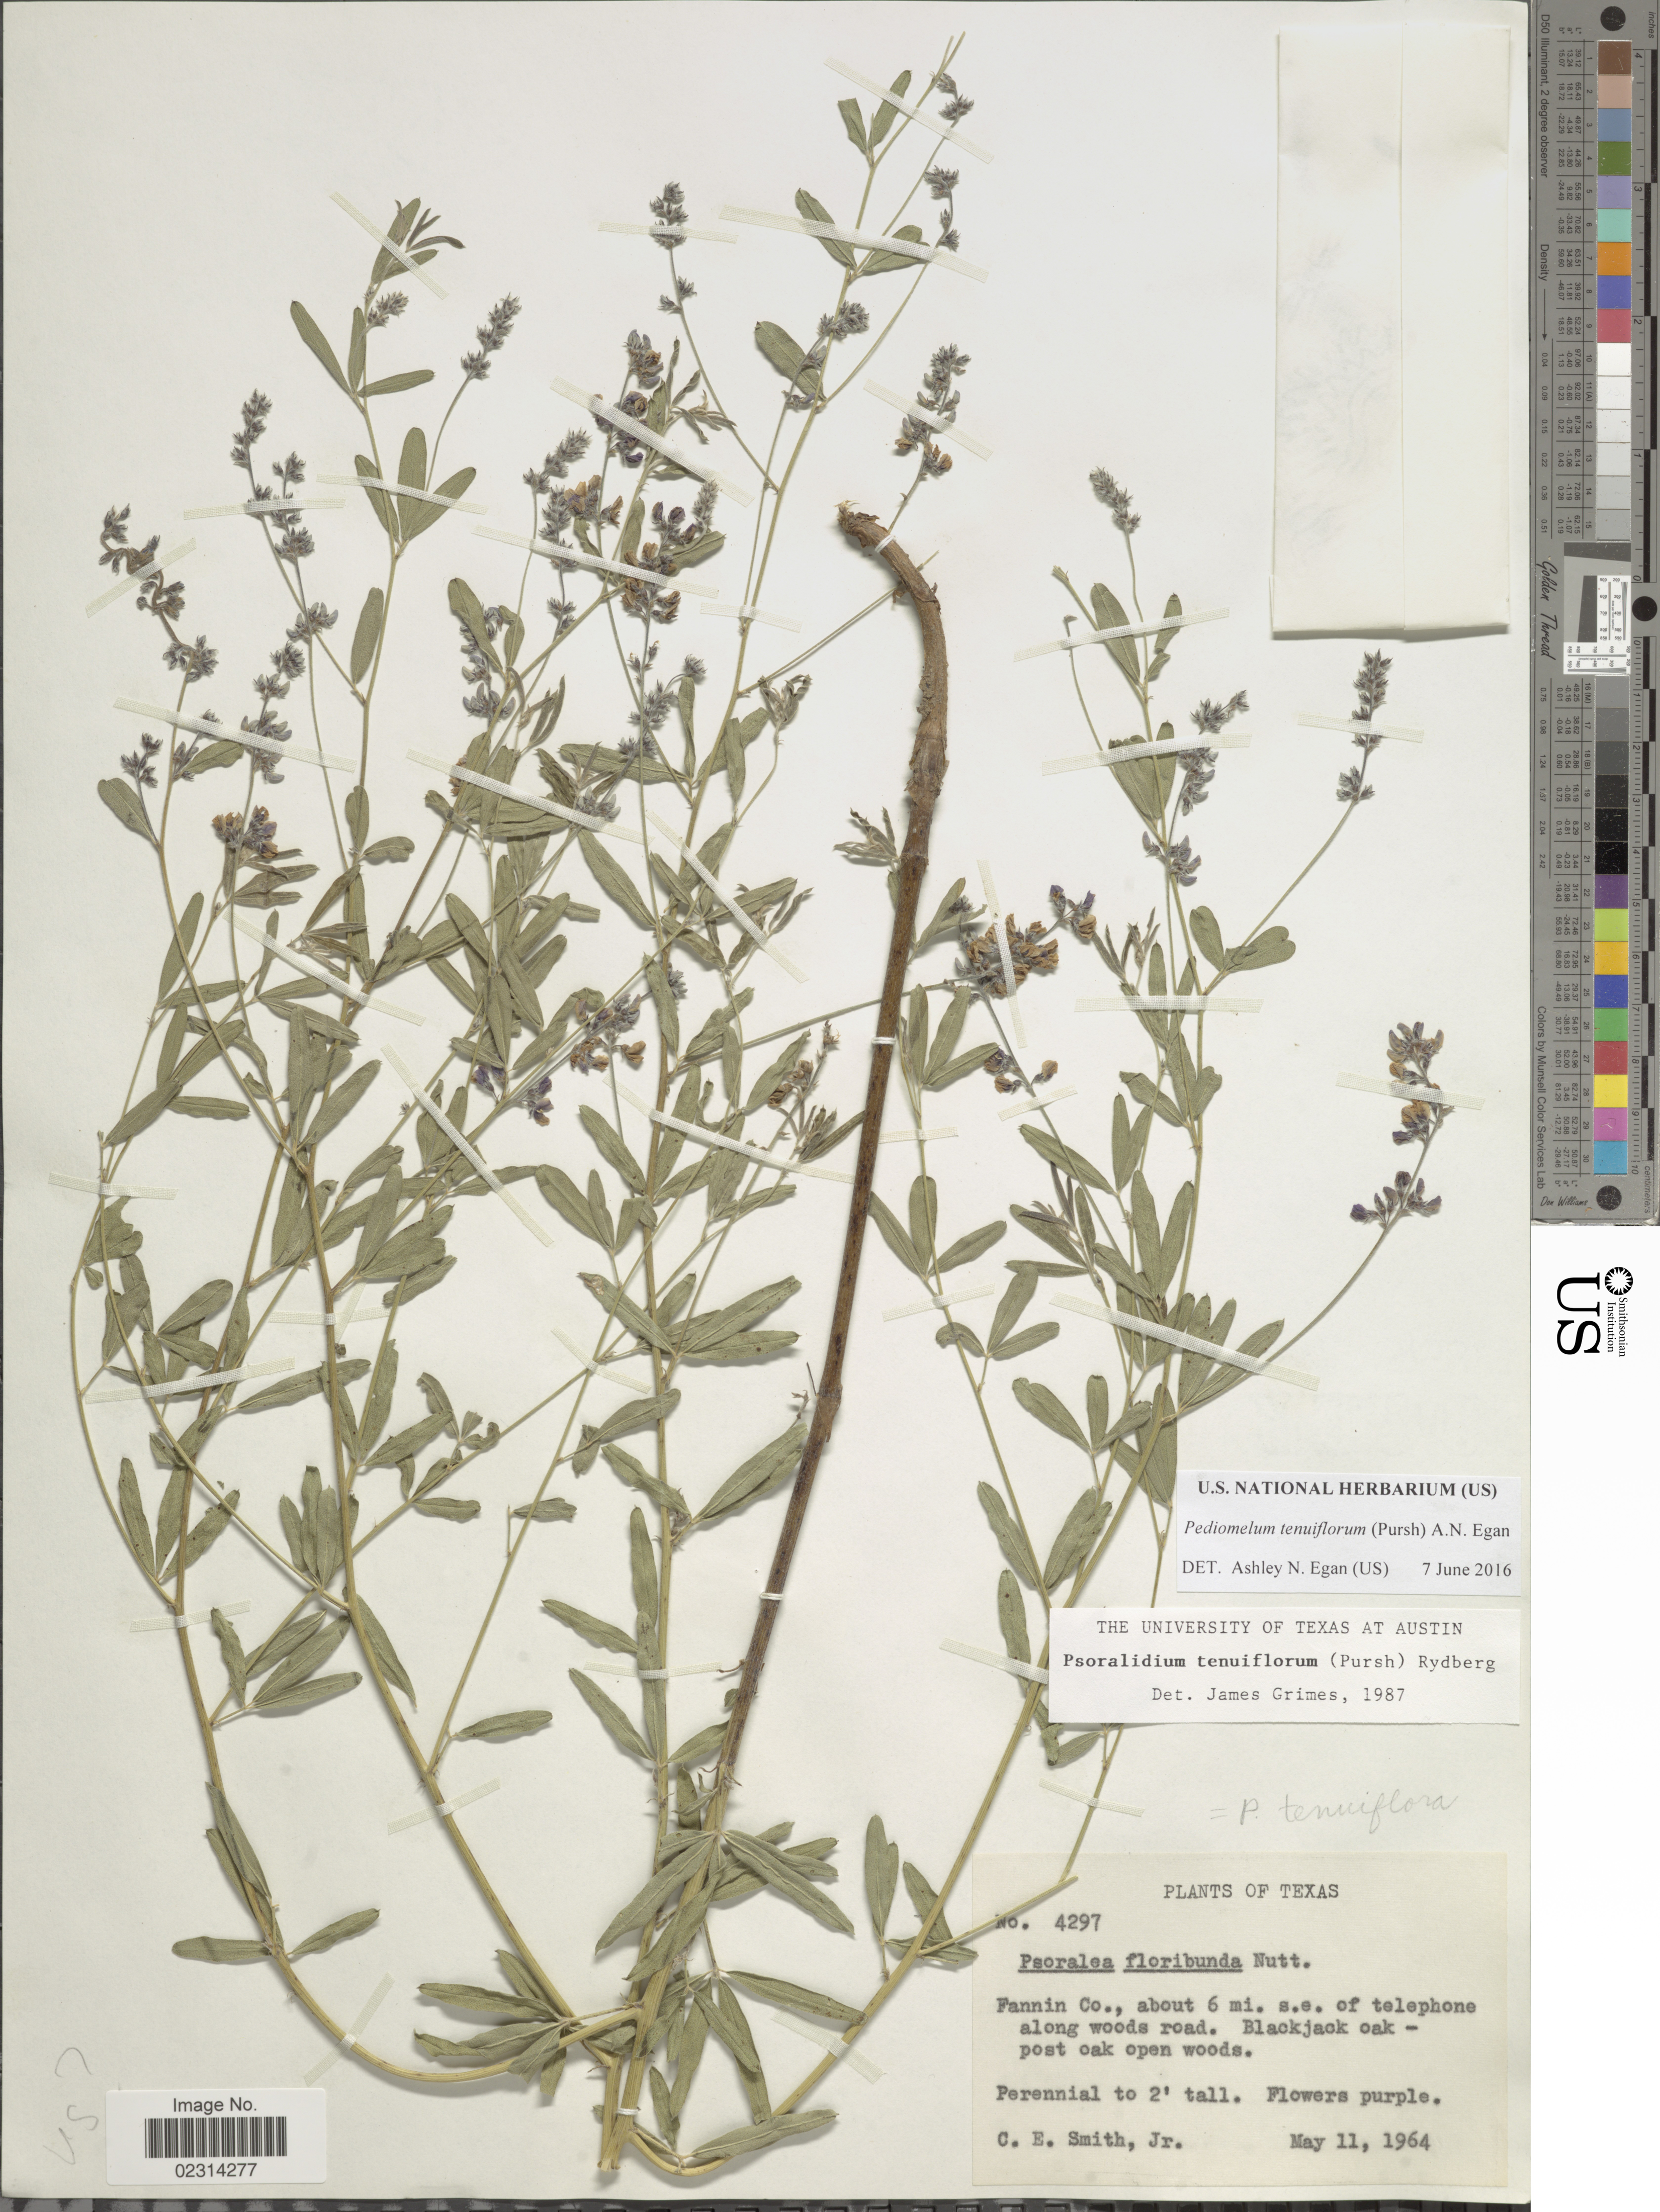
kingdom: Plantae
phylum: Tracheophyta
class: Magnoliopsida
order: Fabales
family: Fabaceae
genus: Psoralidium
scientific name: Psoralidium tenuiflorum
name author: (Pursh) Rydb.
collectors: C. E. Smith Jr.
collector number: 4297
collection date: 1964-05-11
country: United States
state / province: Texas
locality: Fannin Co., about 6 mi. s.e. of telephone along woods road